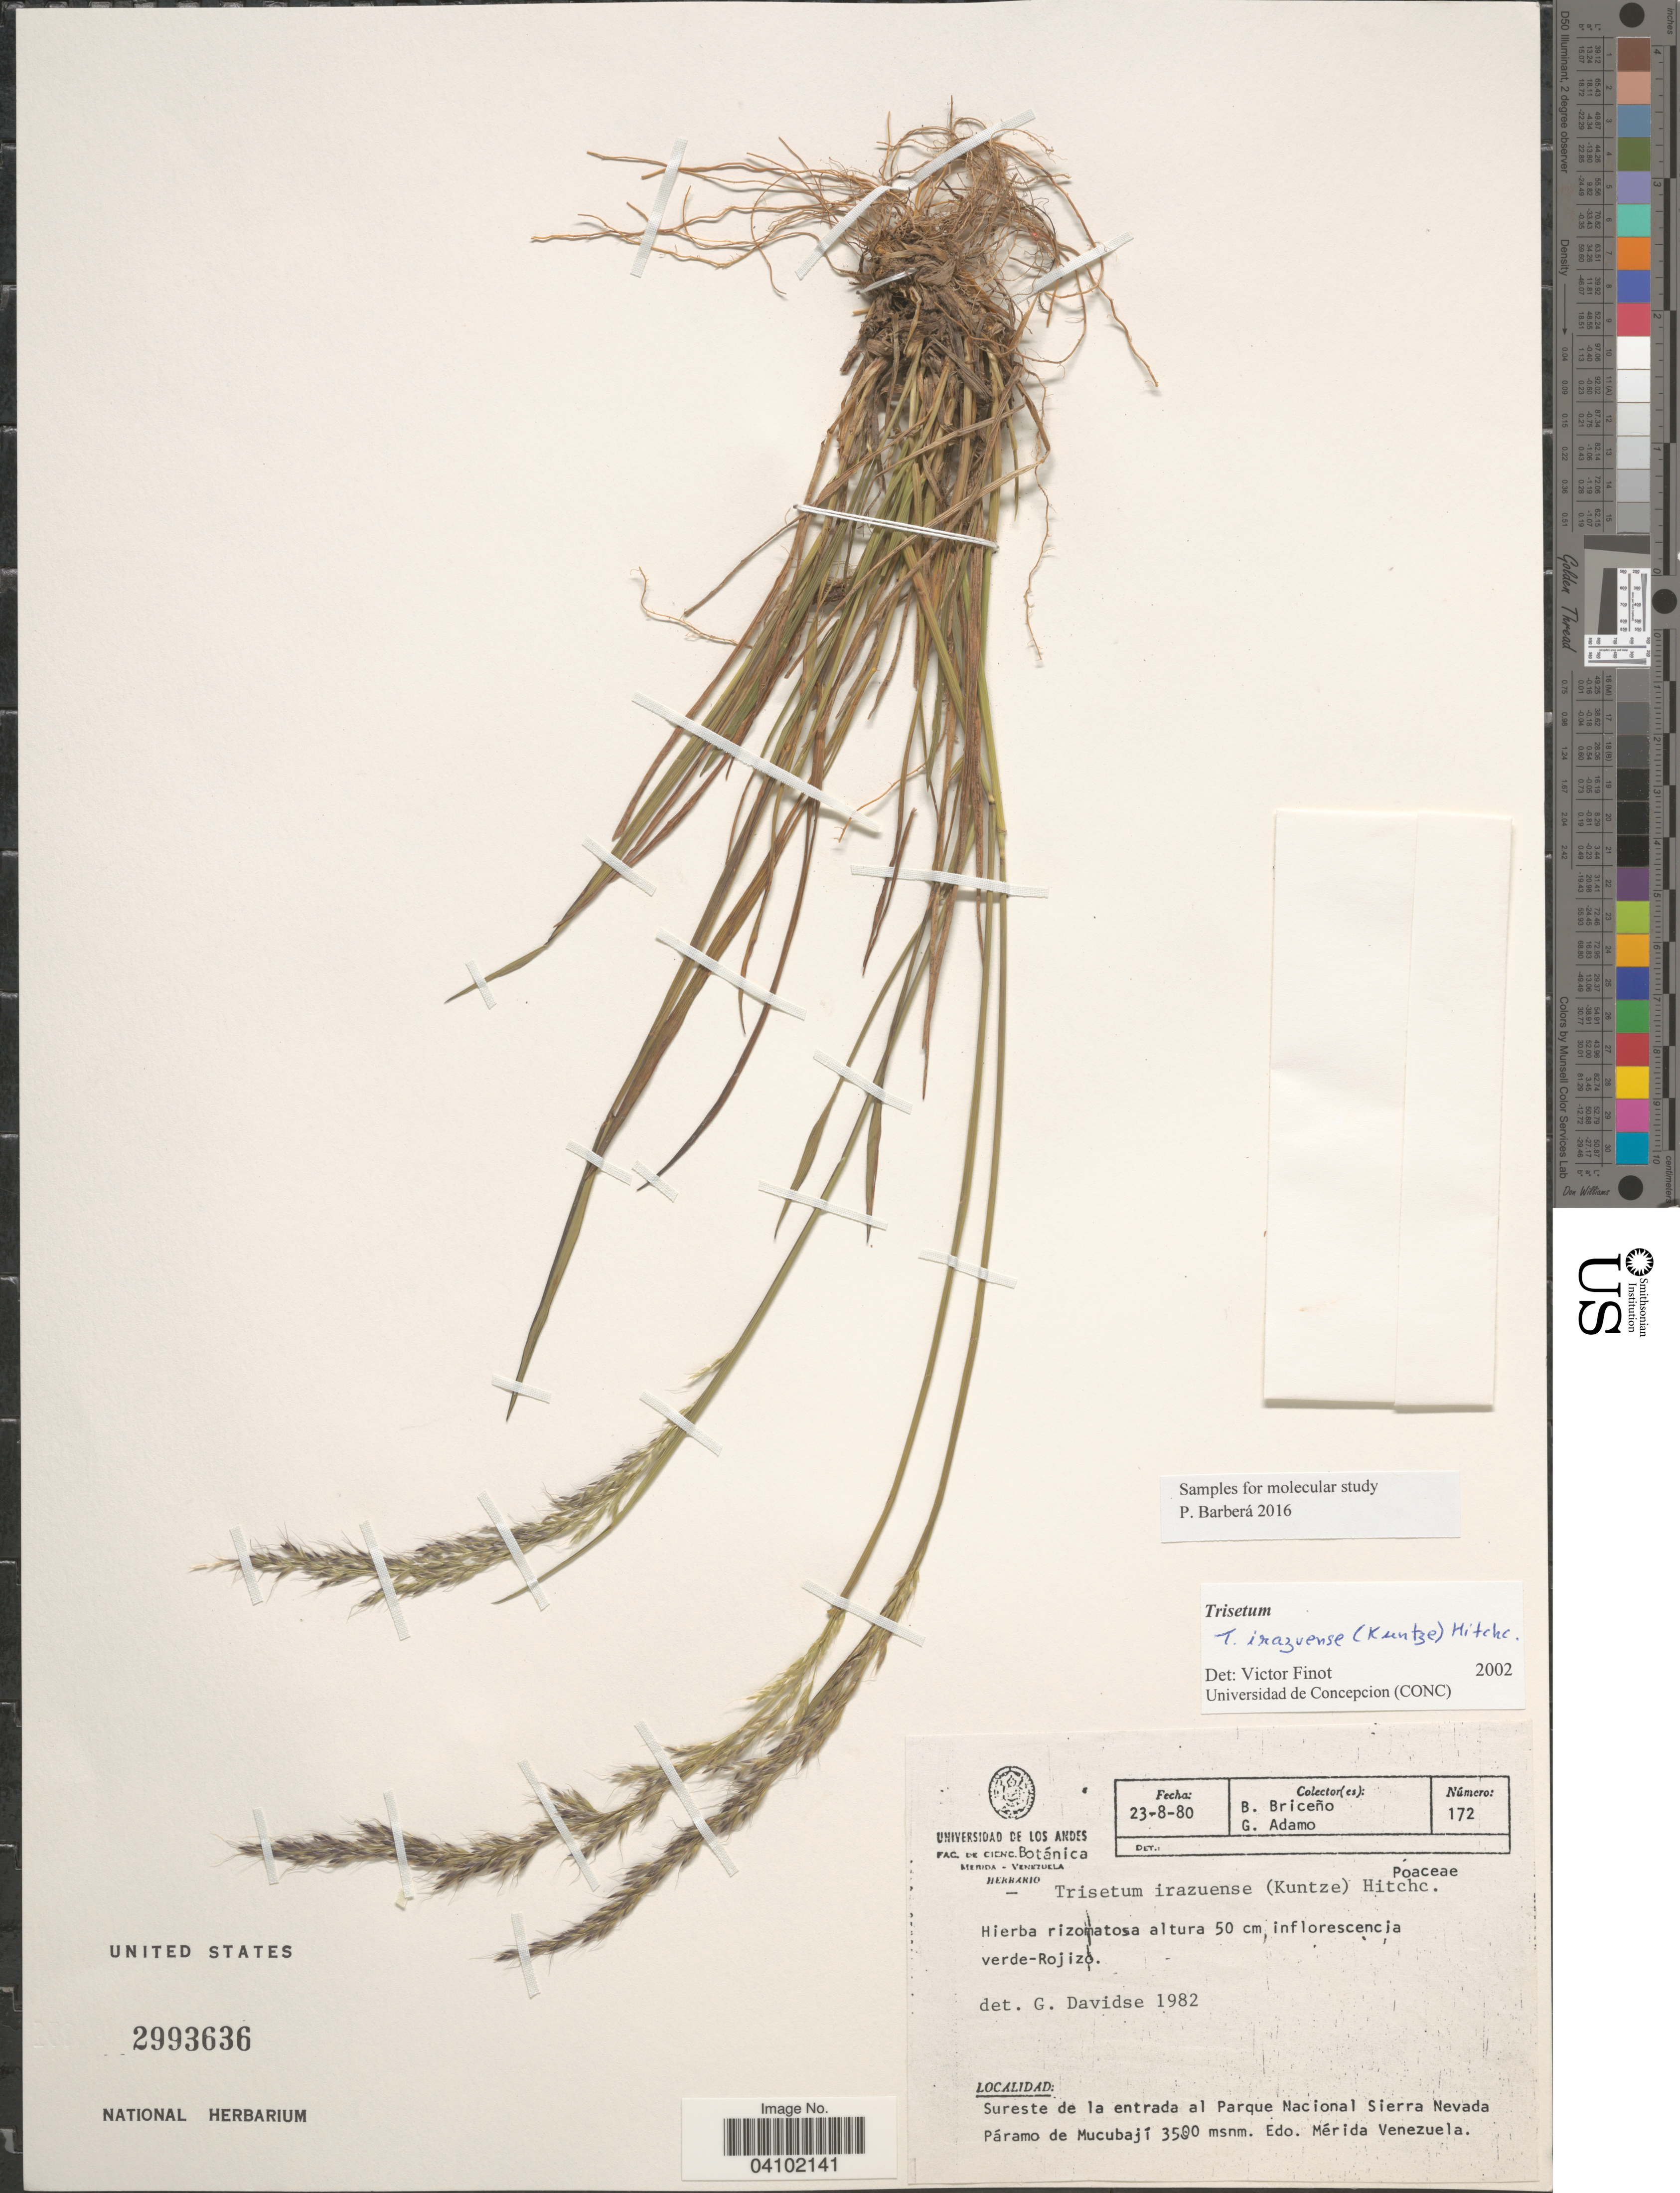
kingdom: Plantae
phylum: Tracheophyta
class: Liliopsida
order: Poales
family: Poaceae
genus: Peyritschia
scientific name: Peyritschia irazuensis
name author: (Kuntze) P.M. Peterson et al.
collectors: B. Briceño & G. Adamo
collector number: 172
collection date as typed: Transcribed d/m/y: 23/8/80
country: Venezuela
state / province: Merida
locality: Sureste de la entrada al Parque Nacional Sierra Nevada. Páramo de Mucubají.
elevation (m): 3500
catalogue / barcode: US 2993636